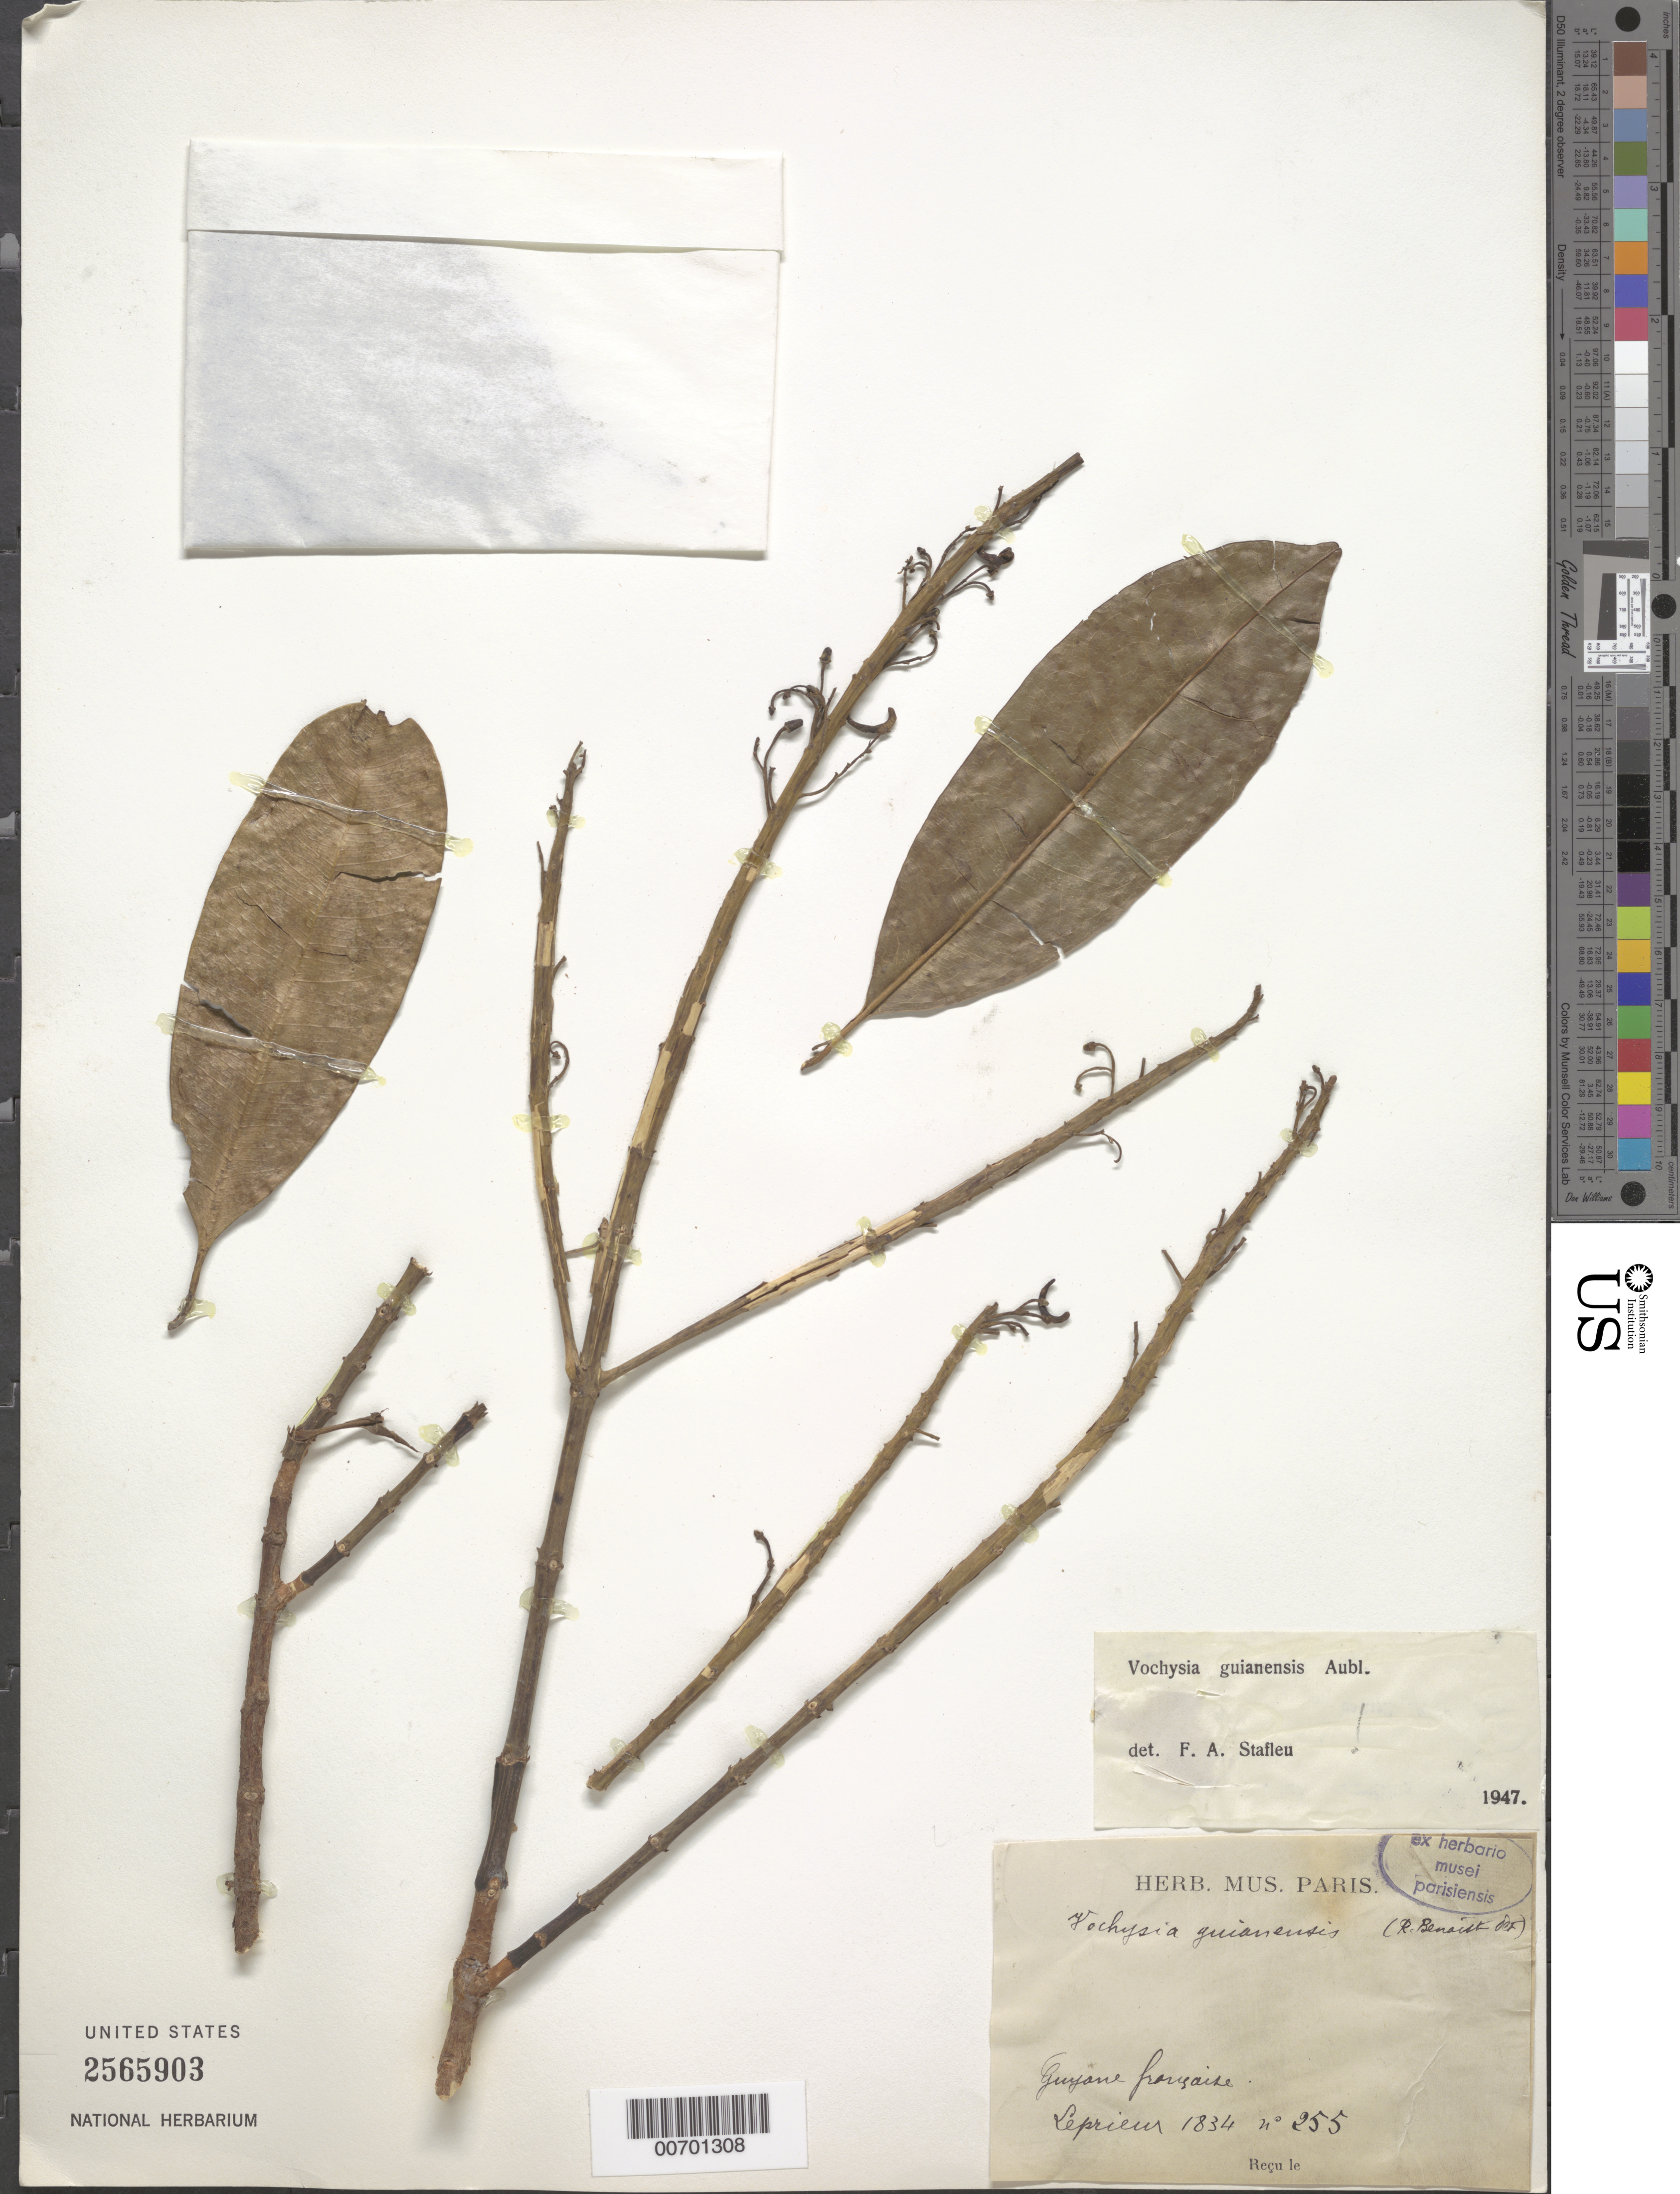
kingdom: Plantae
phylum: Tracheophyta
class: Magnoliopsida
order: Myrtales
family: Vochysiaceae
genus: Vochysia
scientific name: Vochysia guianensis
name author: Aubl.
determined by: Stafleu, F. A.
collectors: F. M. R. Leprieur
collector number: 255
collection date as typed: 1834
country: French Guiana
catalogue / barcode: US 2565903